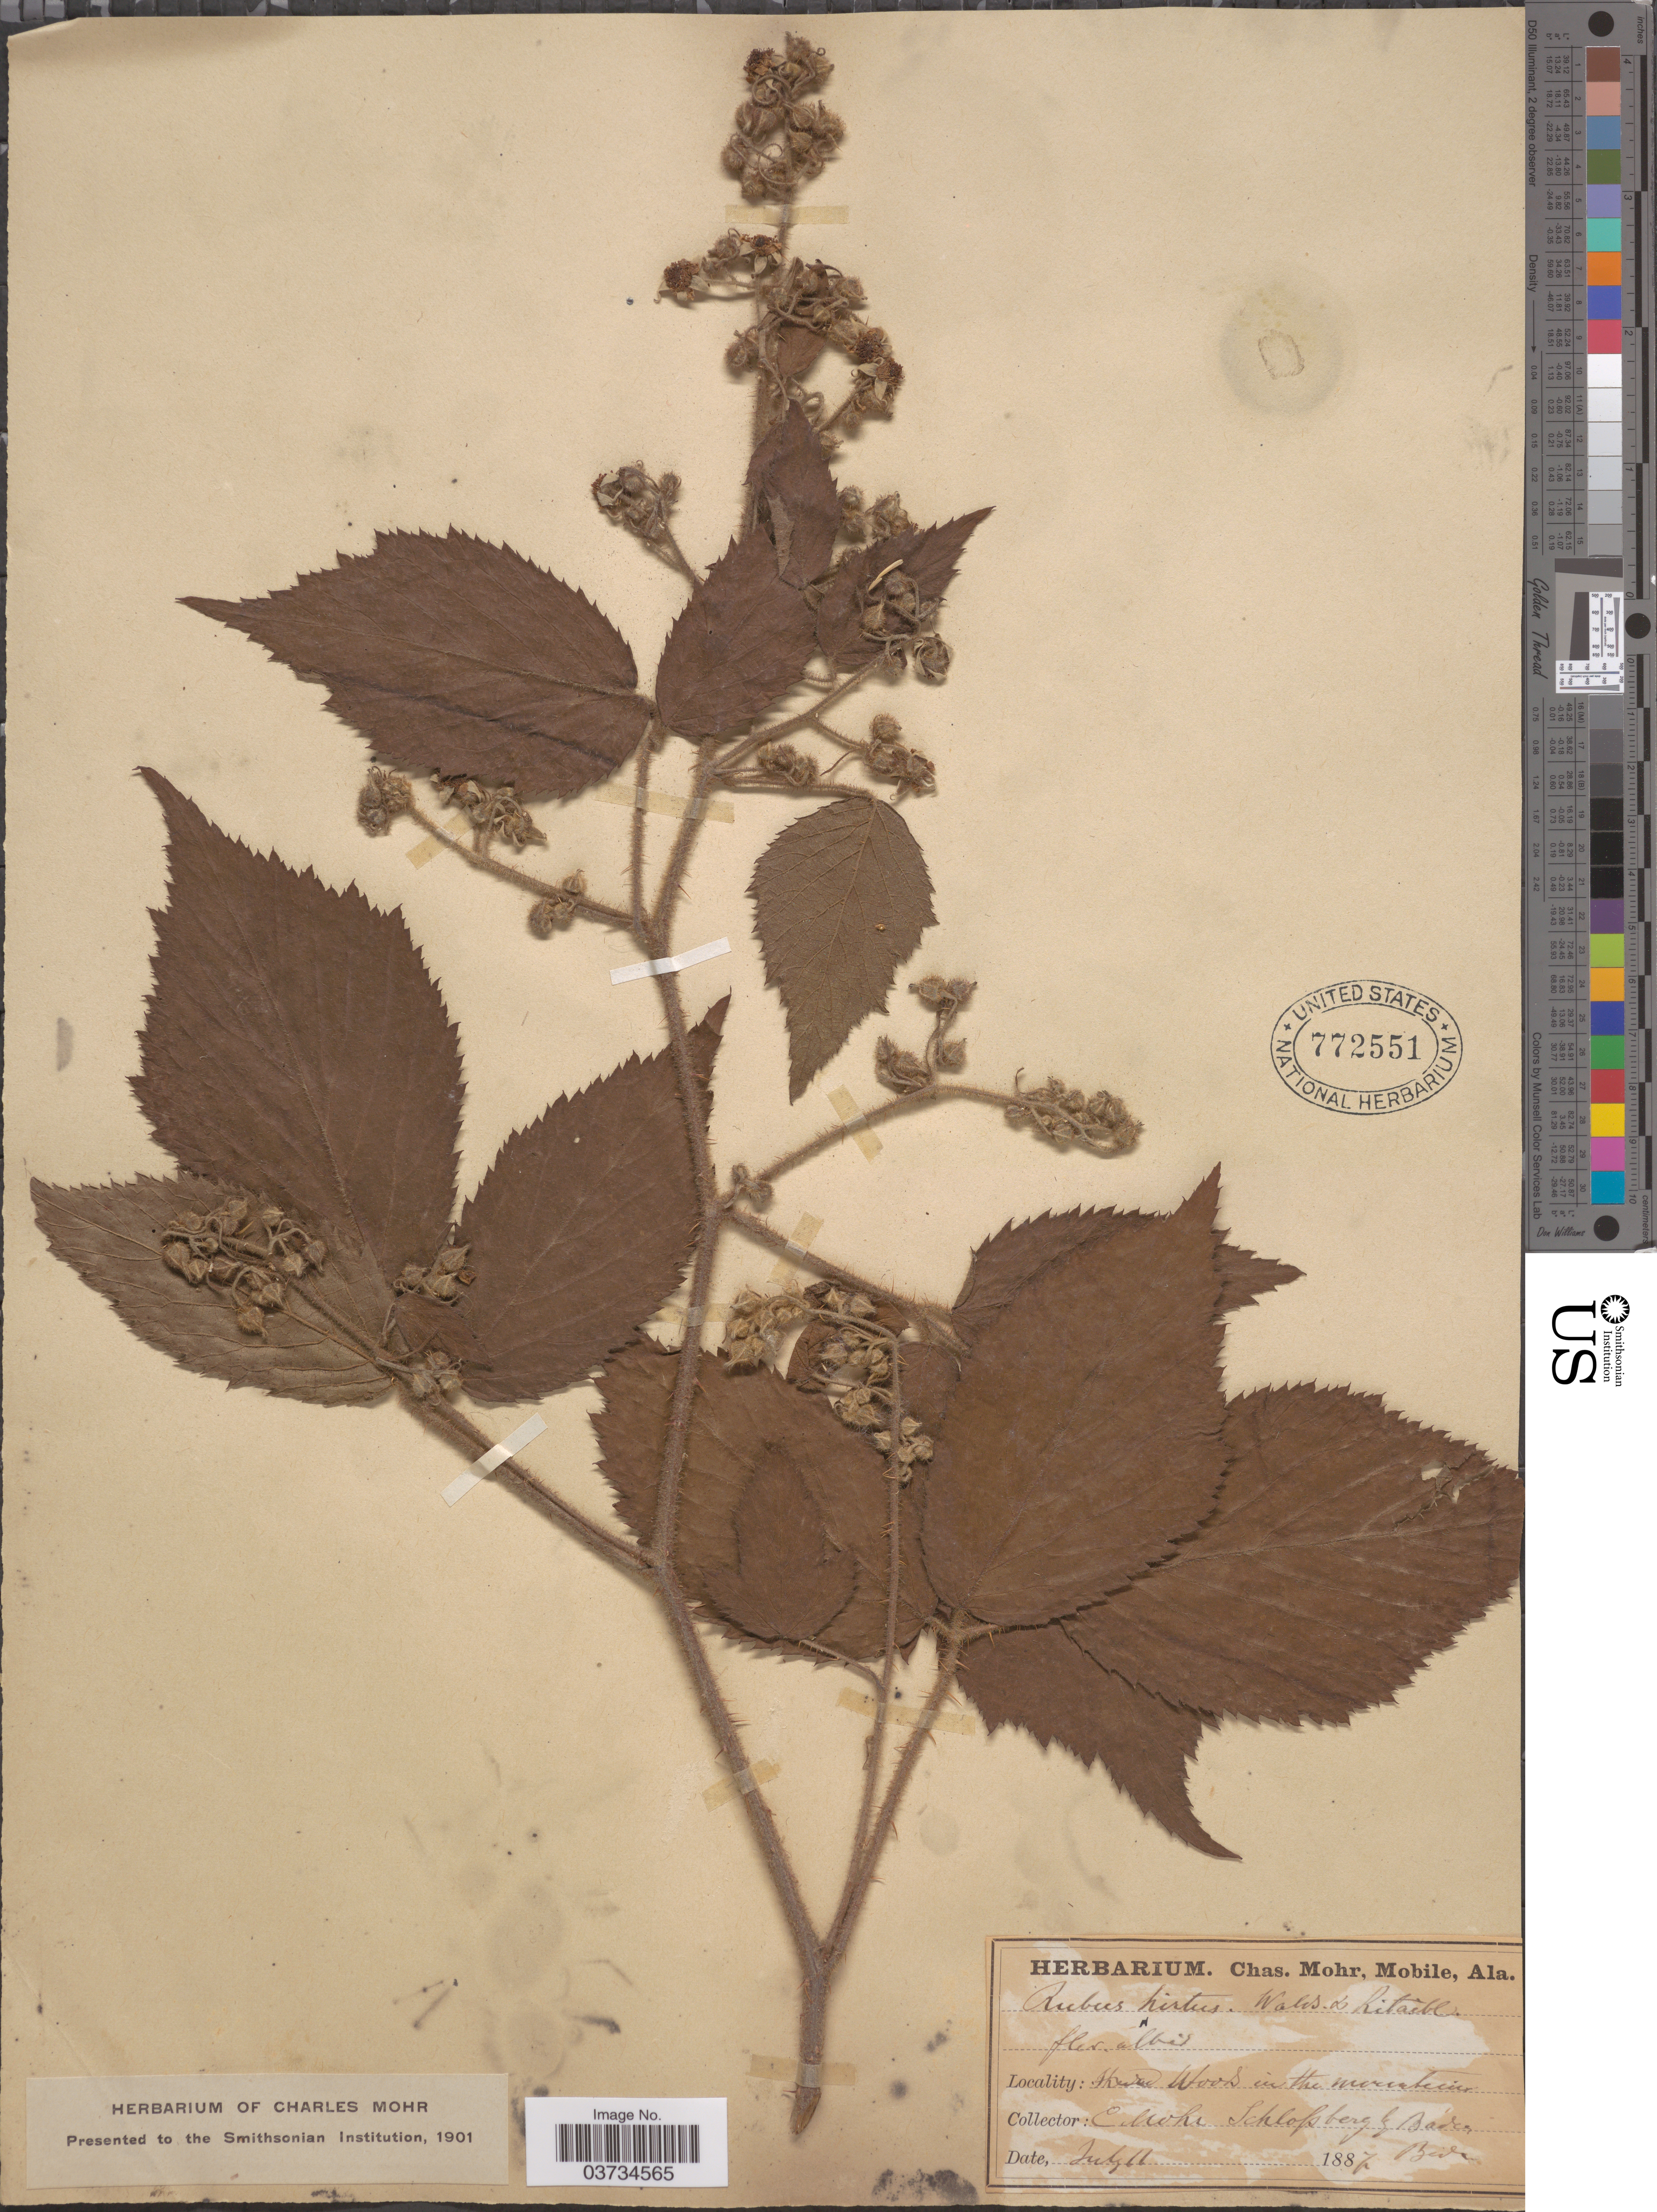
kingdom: Plantae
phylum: Tracheophyta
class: Magnoliopsida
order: Rosales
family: Rosaceae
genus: Rubus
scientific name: Rubus hirtus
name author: Waldst. & Kit.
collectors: Mohr, C. T. (herbarium)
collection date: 1887-07-11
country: Germany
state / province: Baden-Württemberg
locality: Schlossberg [illegible text] Báden Baden.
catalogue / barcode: US 772551